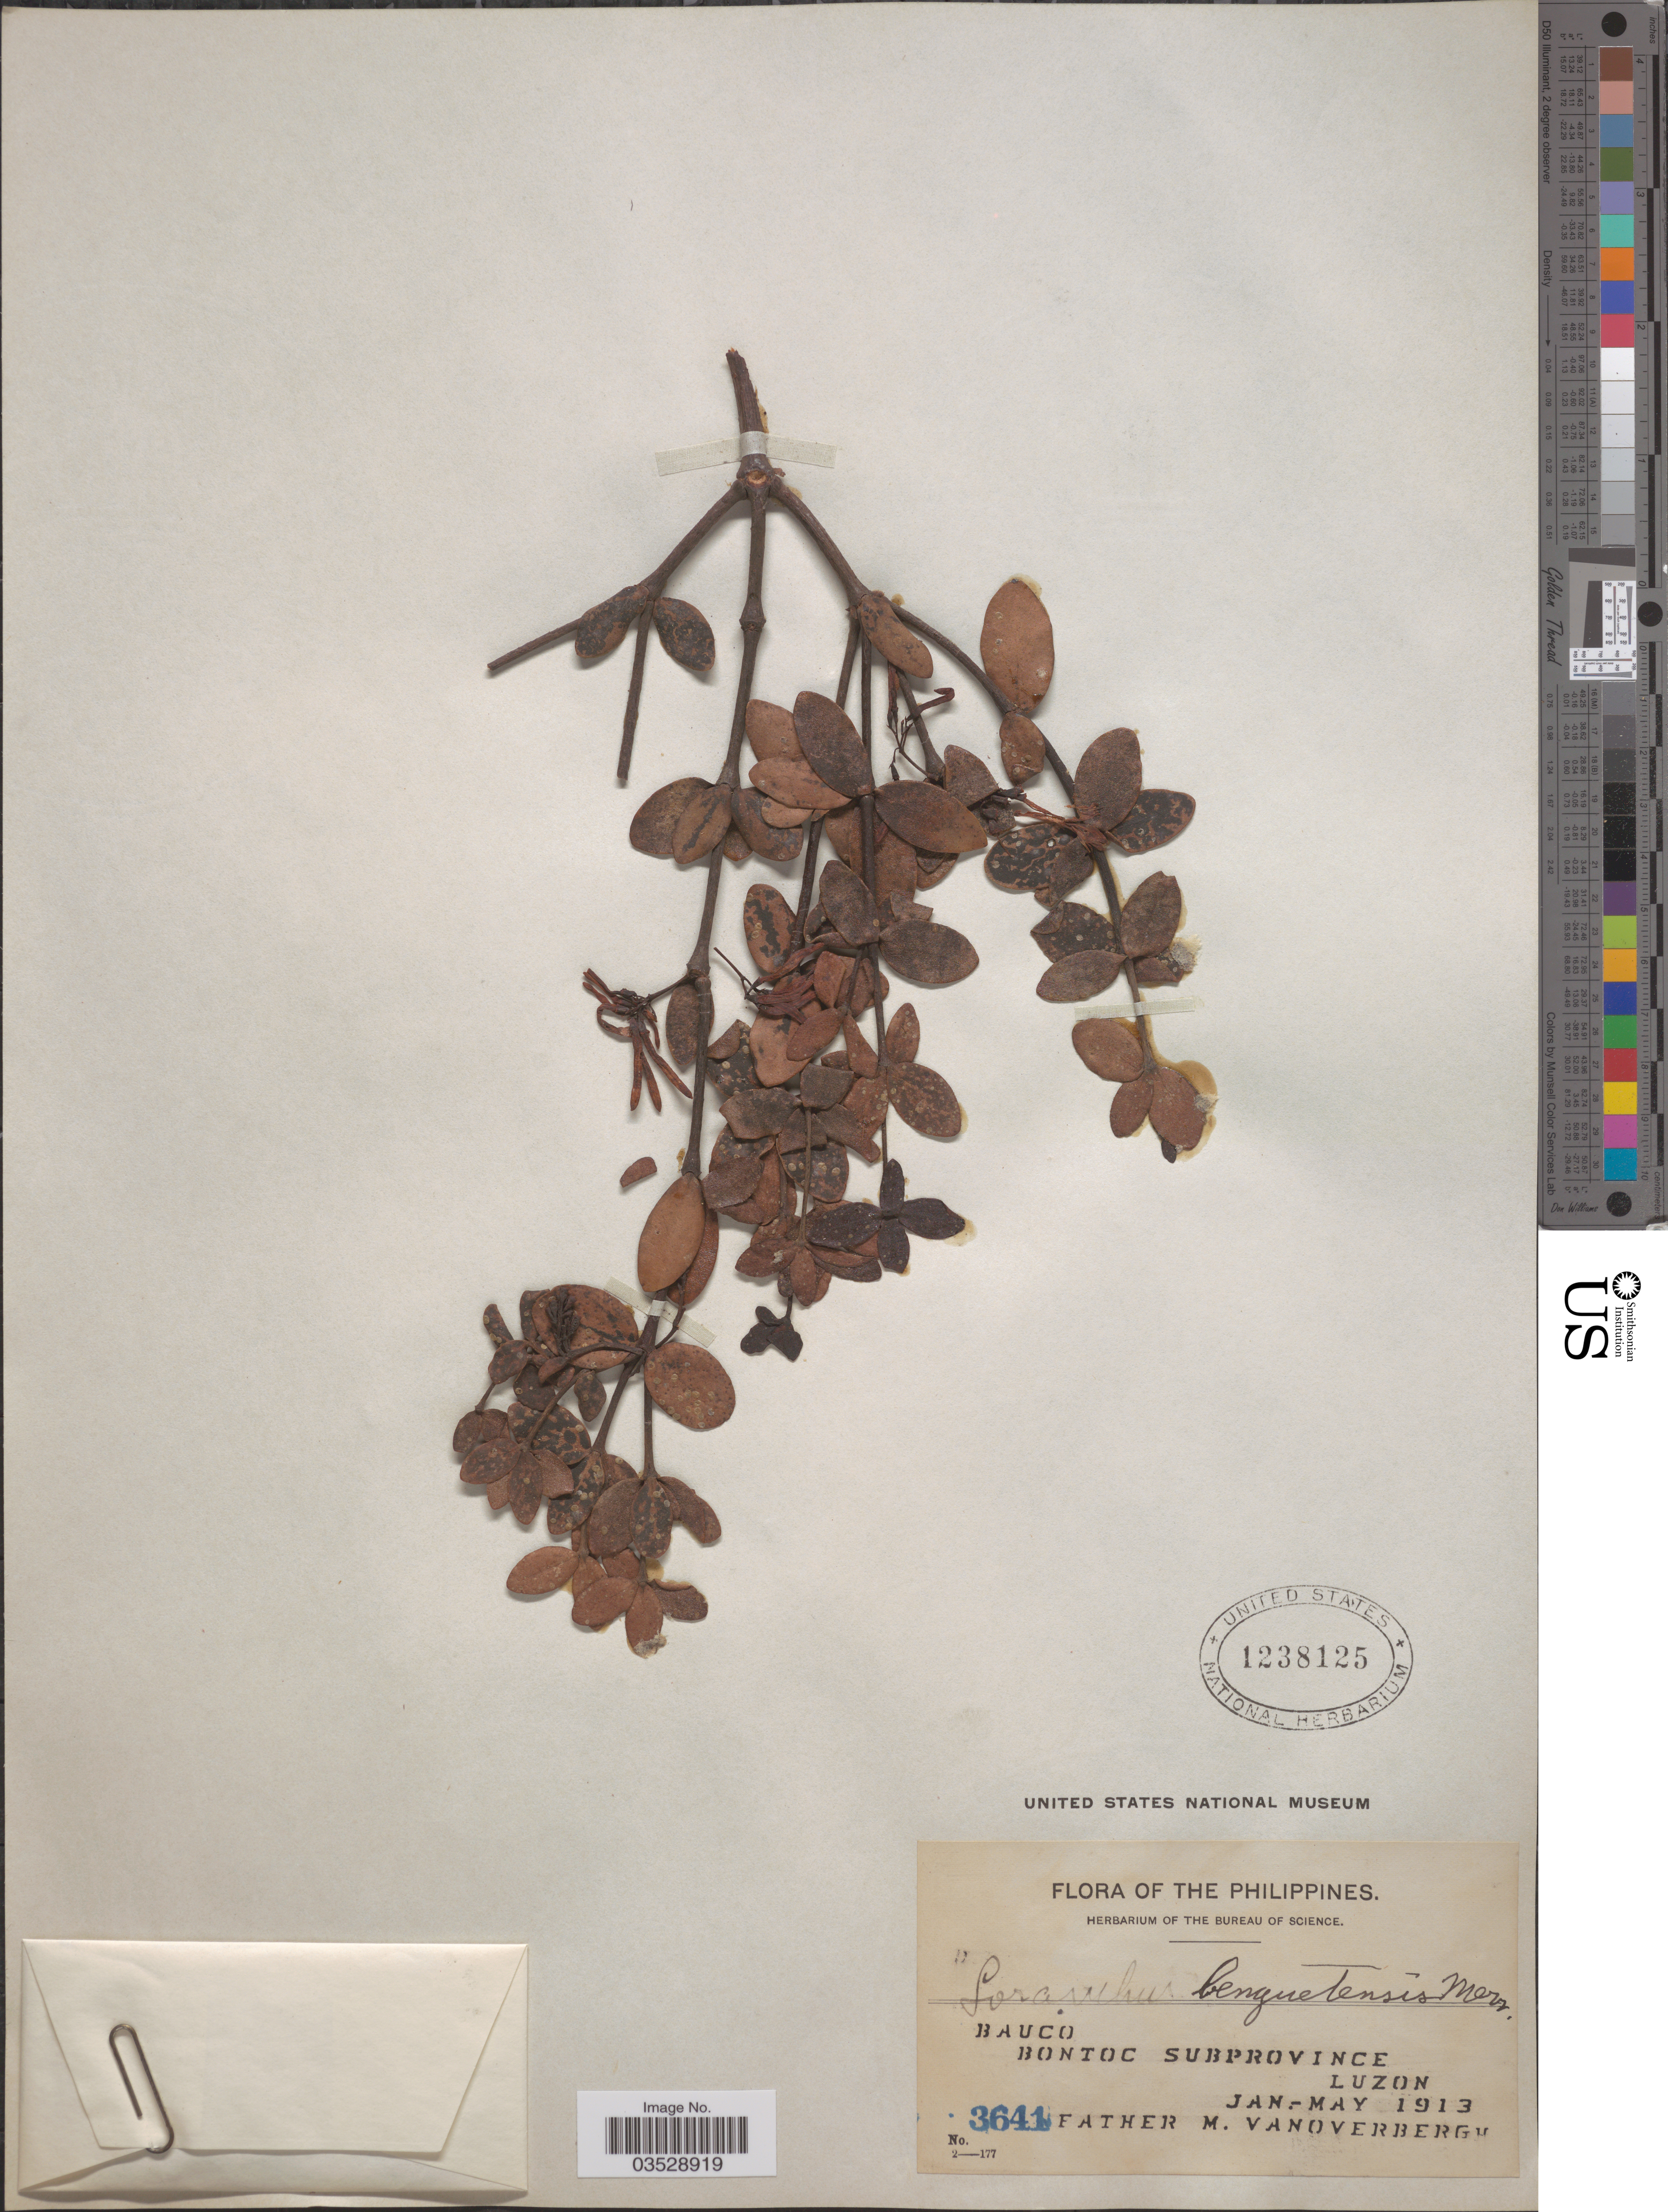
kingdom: Plantae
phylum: Tracheophyta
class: Magnoliopsida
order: Santalales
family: Loranthaceae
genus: Amyema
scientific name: Amyema benguetensis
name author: Danser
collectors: F. Vanoverbergh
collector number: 3641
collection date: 1913-01/1913-05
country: Philippines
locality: Bauco, Bontoc Subprovince, Luzon.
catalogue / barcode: US 1238125